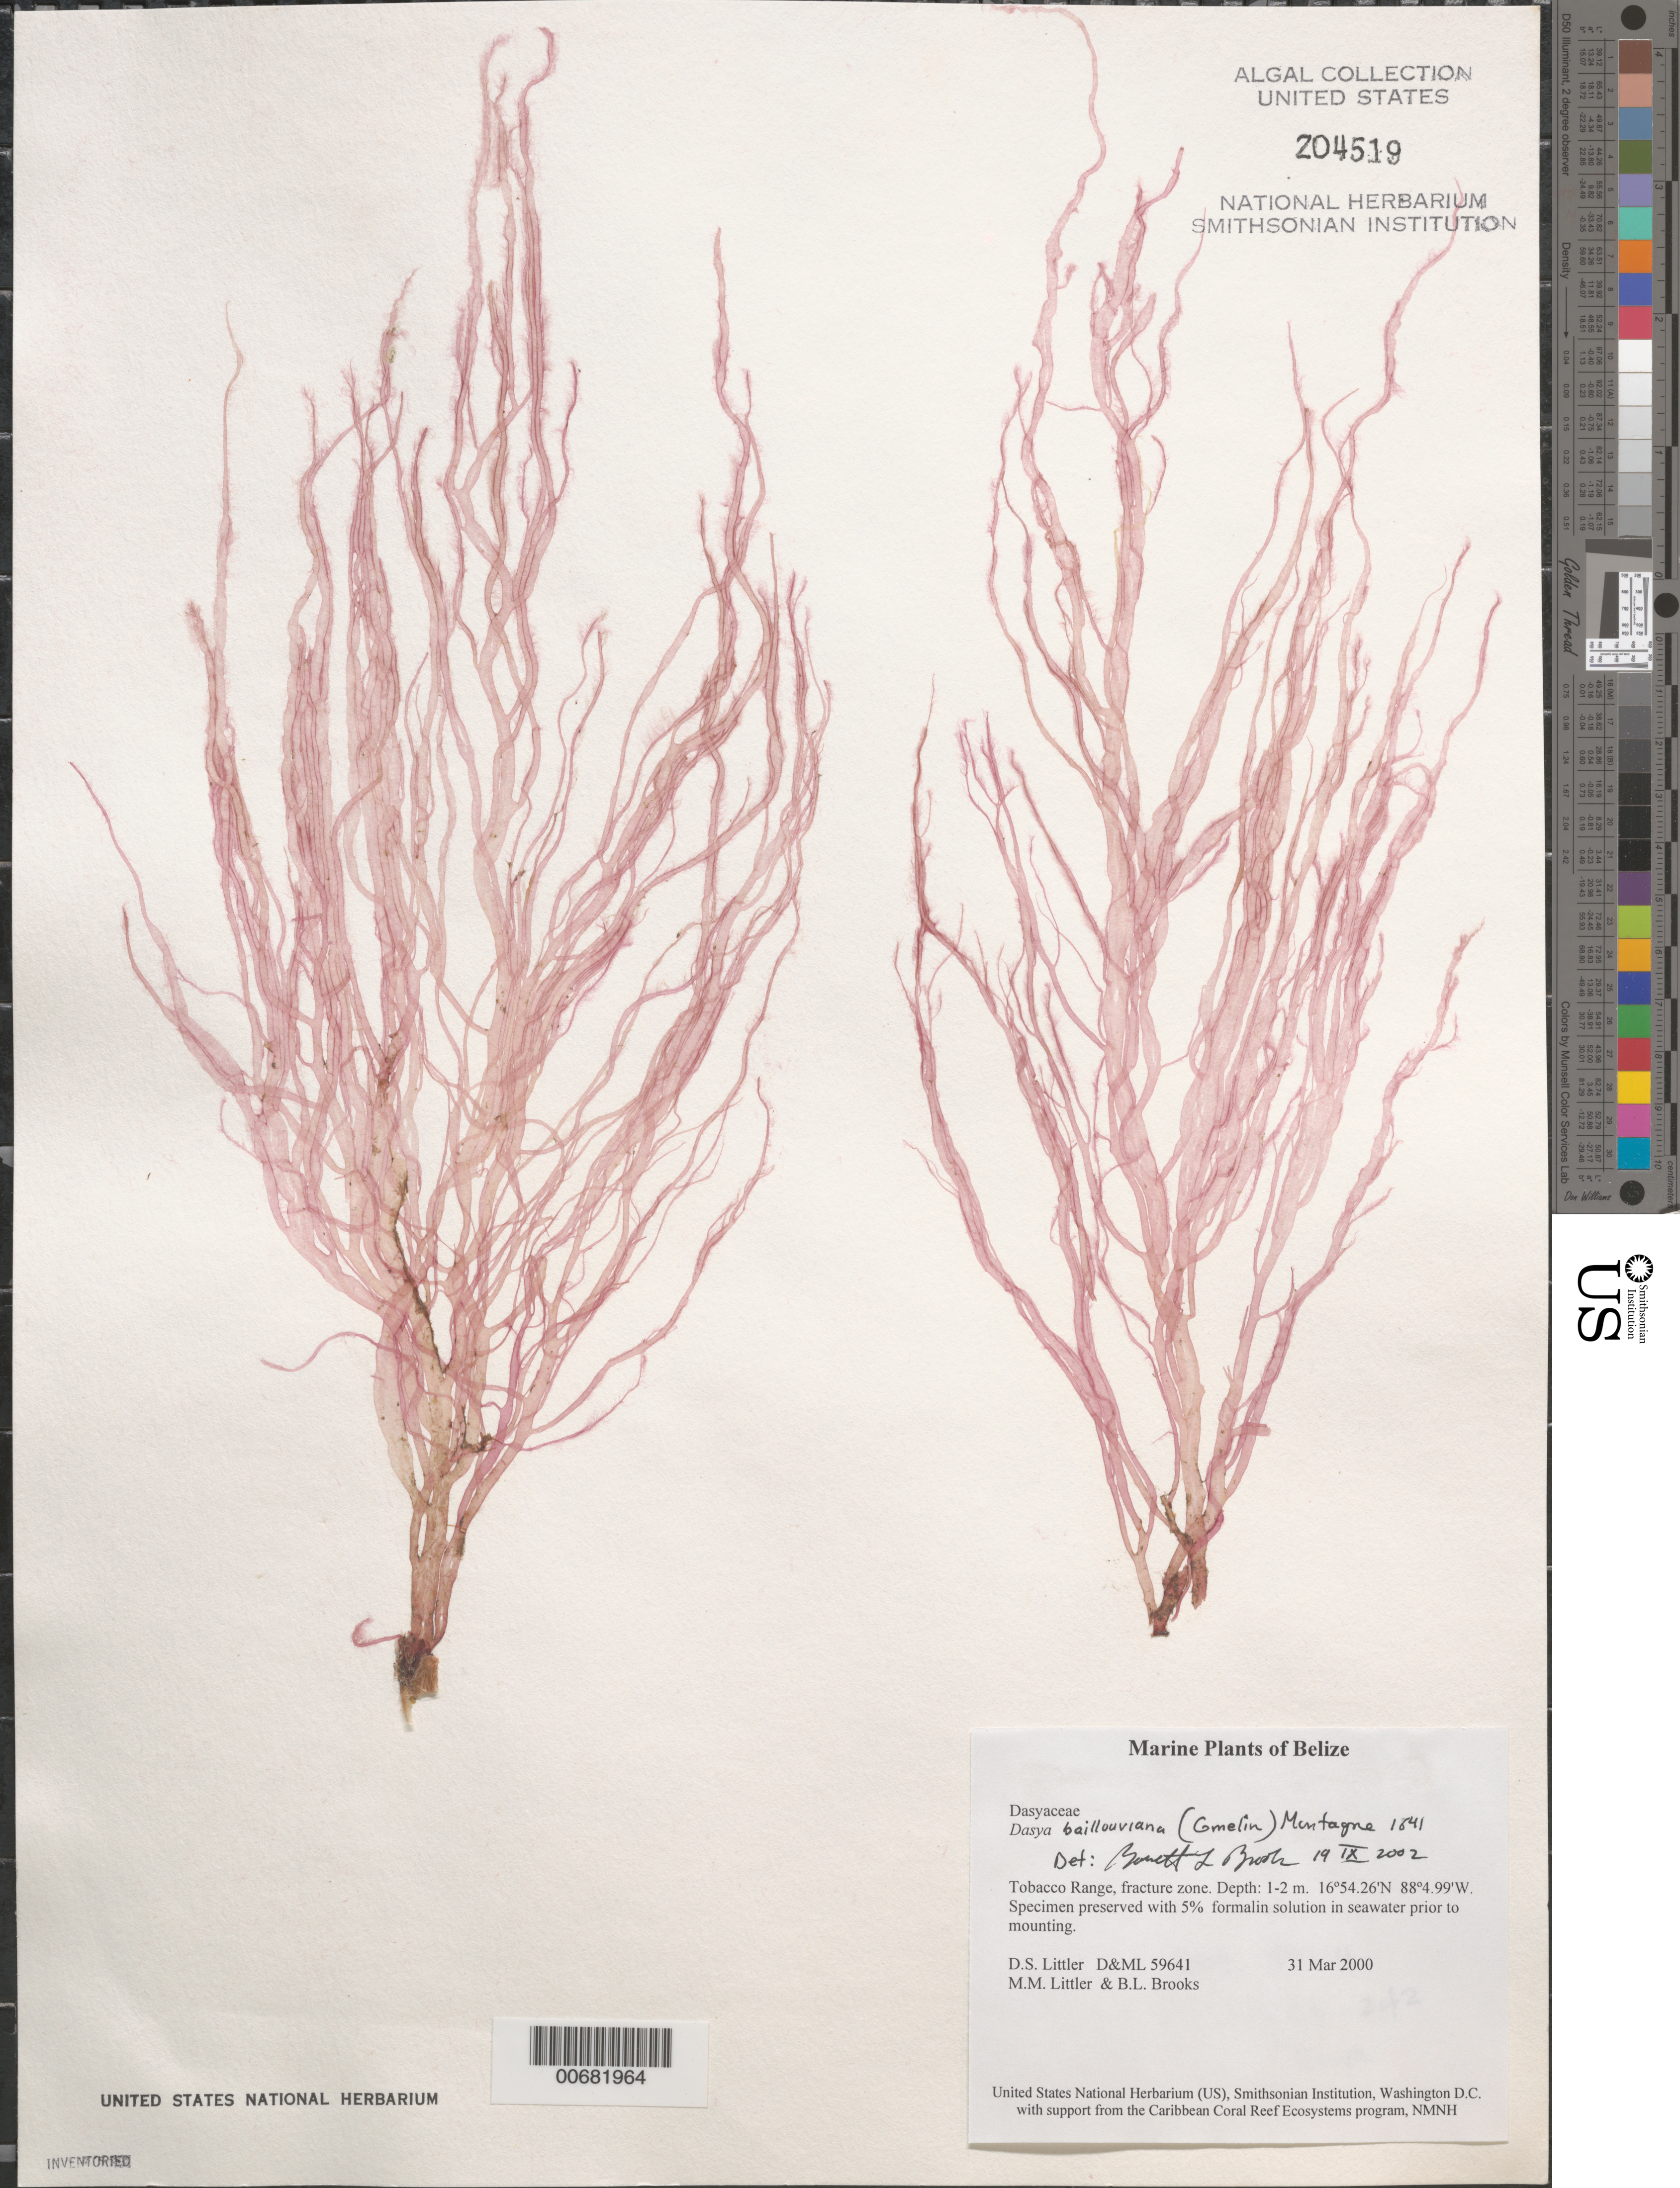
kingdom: Plantae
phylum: Rhodophyta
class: Florideophyceae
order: Ceramiales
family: Dasyaceae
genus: Dasya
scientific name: Dasya pedicellata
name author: (C. Agardh) C. Agardh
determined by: Algae name updating Project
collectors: D. S. Littler, M. M. Littler & B. Brooks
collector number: D&ML 59641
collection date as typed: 31 Mar 2000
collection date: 2000-03-31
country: Belize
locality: Tobacco Range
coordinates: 16 54.26' N, 88 4.99' W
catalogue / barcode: US 204519